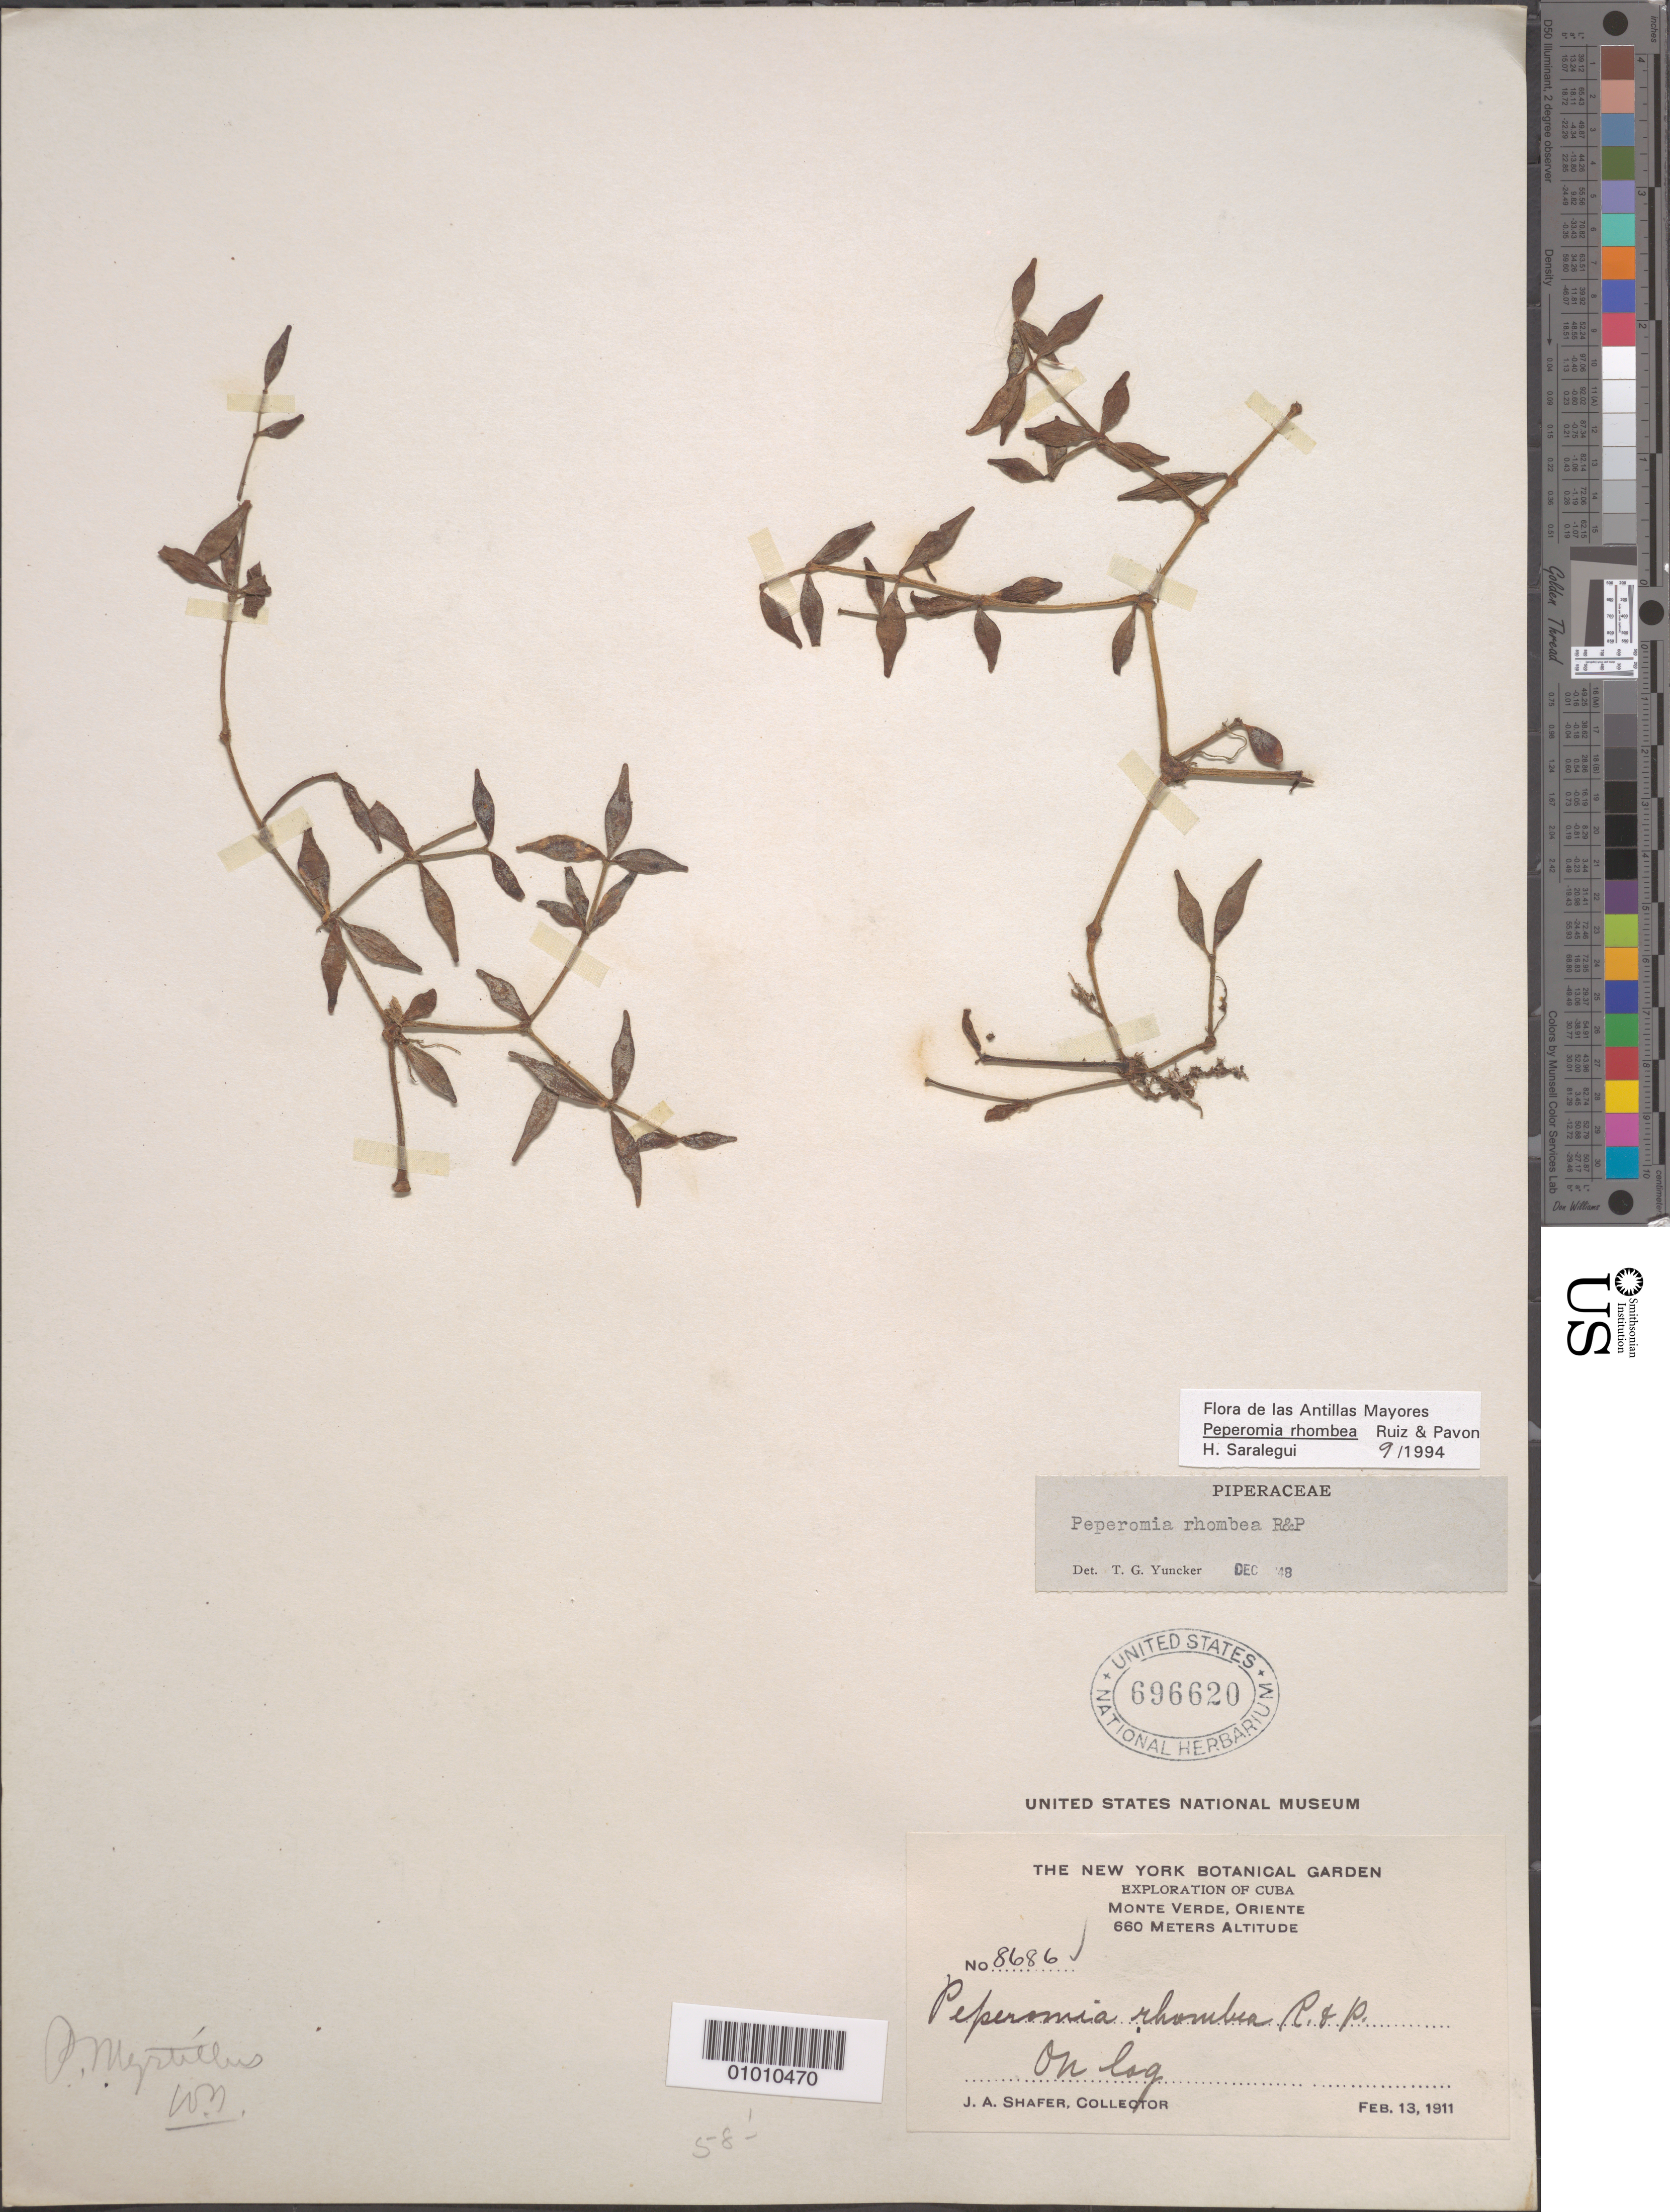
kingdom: Plantae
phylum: Tracheophyta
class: Magnoliopsida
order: Piperales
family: Piperaceae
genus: Peperomia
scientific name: Peperomia rhombea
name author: Ruiz & Pav.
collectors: J. A. Shafer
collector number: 8686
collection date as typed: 13 Feb 1911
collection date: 1911-02-13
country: Cuba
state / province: Oriente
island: Cuba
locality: Monte Verde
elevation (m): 660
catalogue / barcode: US 696620